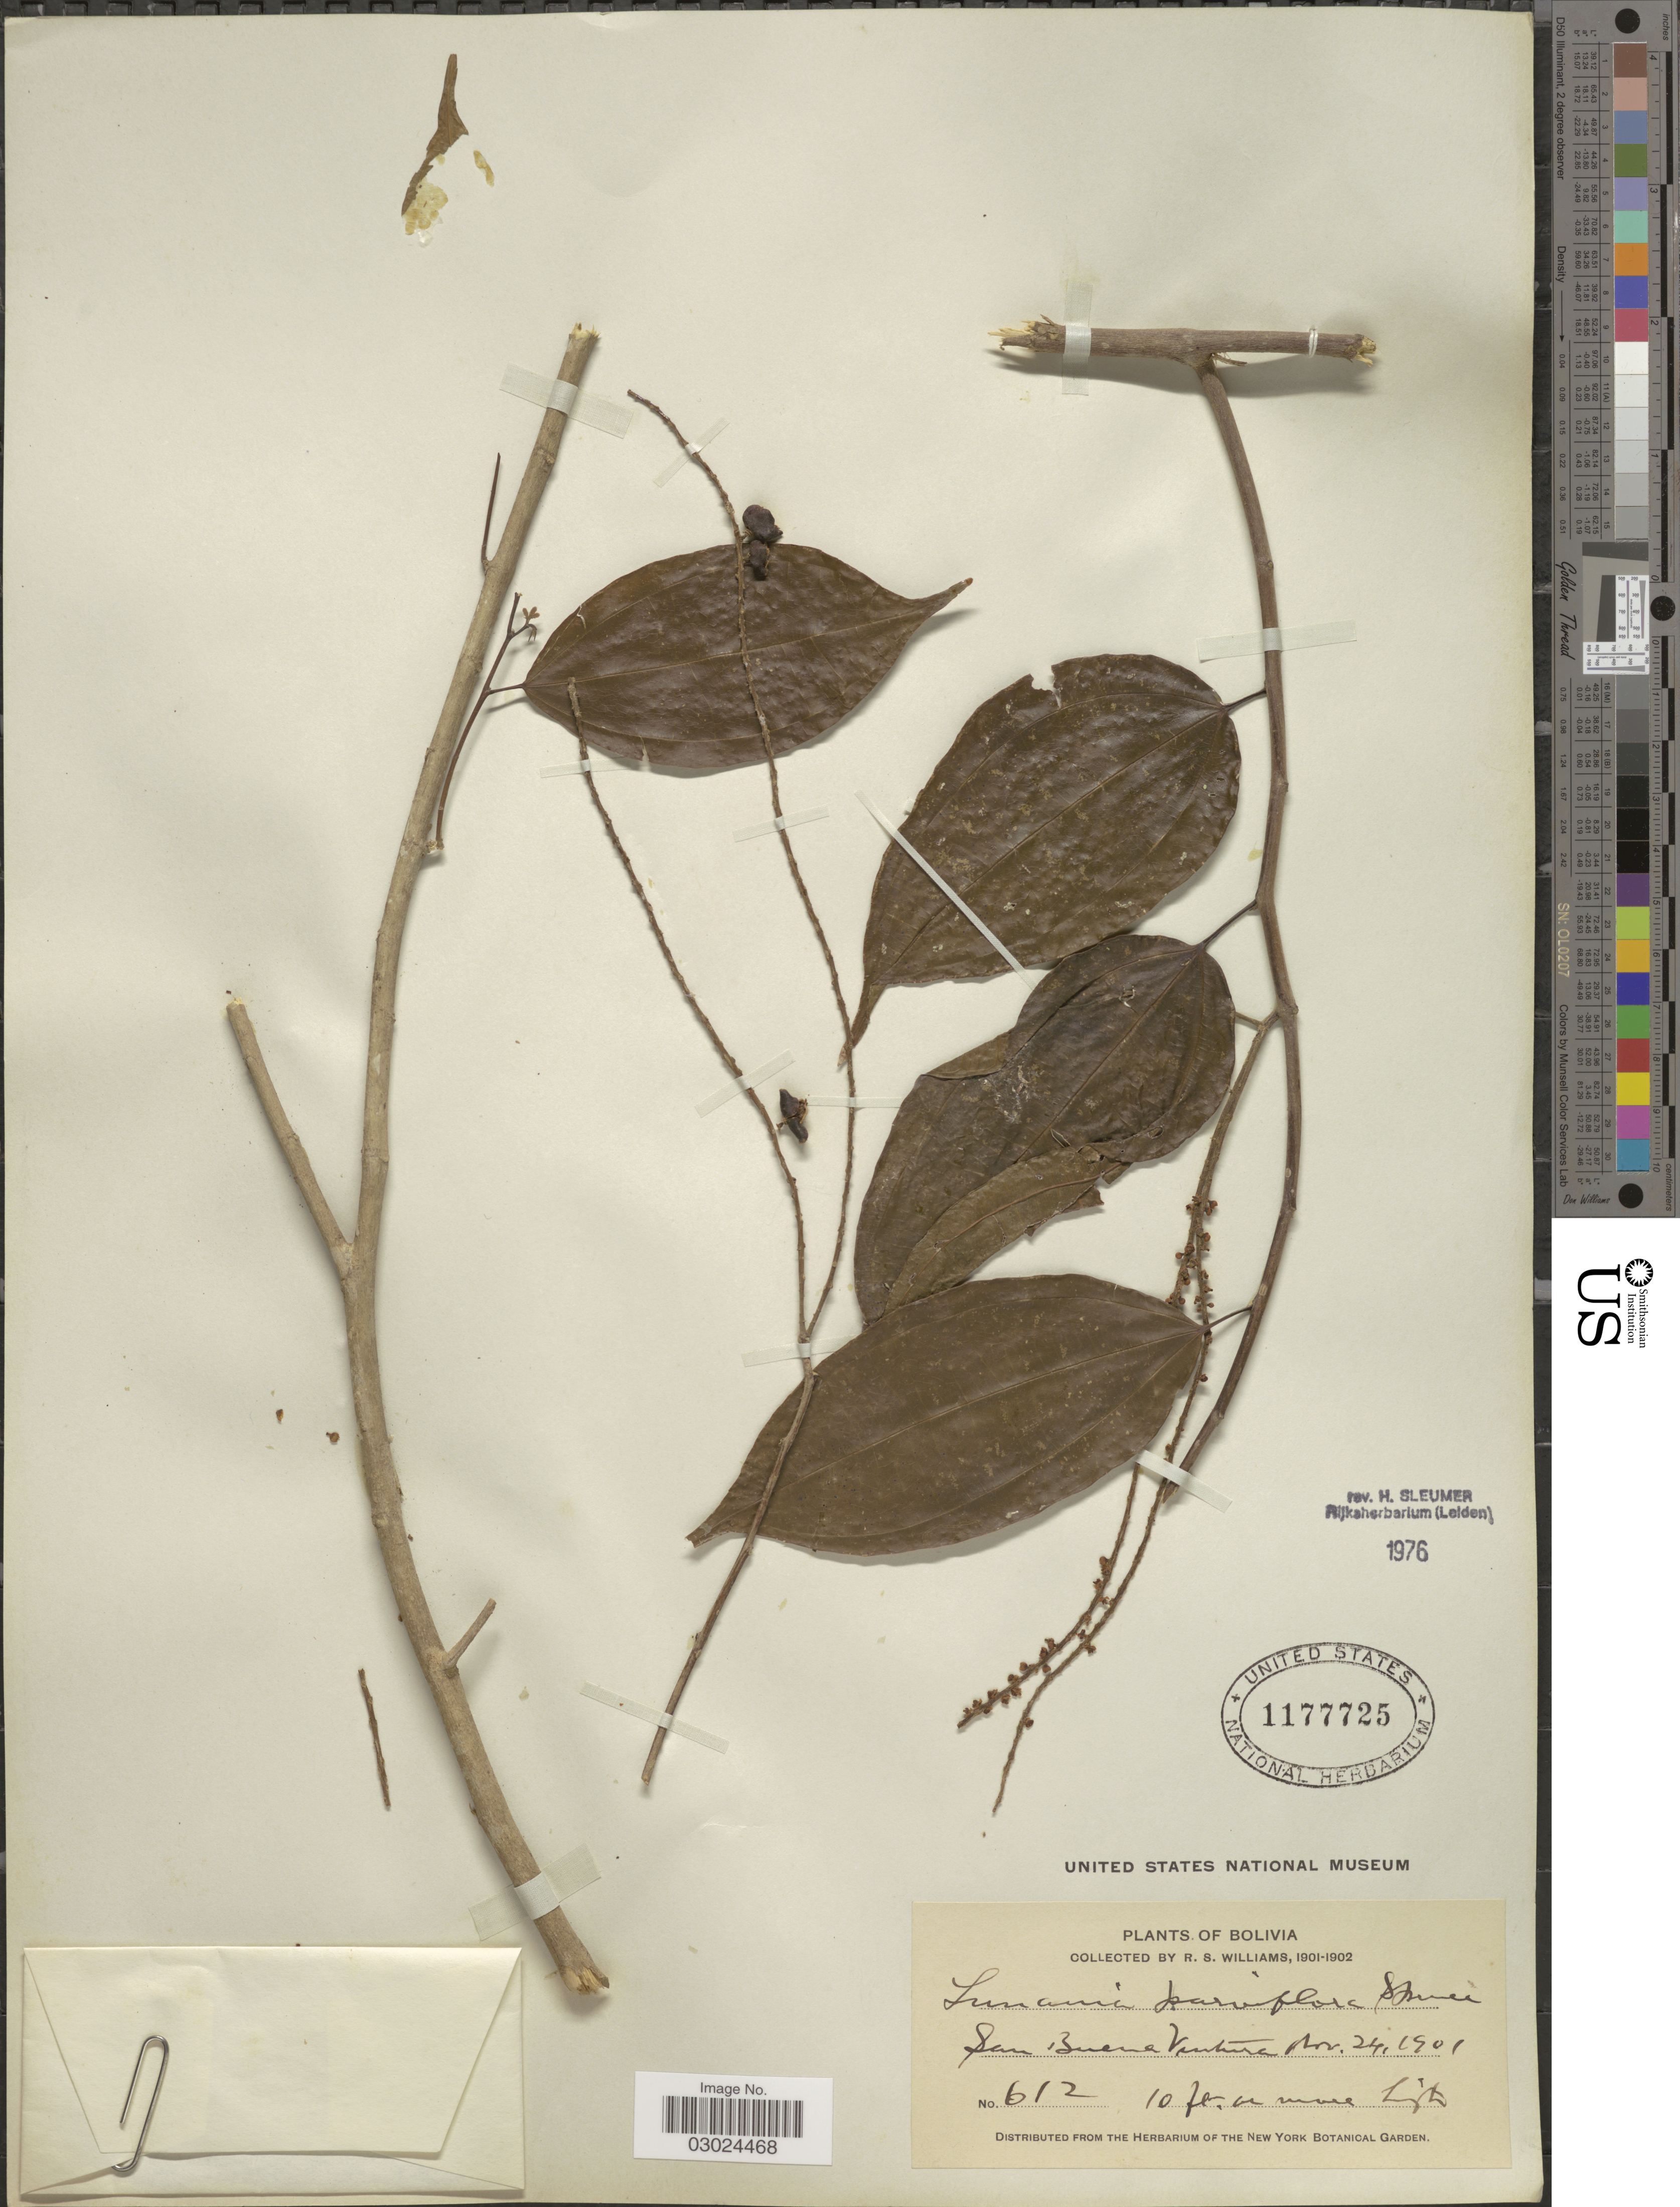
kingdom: Plantae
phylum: Tracheophyta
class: Magnoliopsida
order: Malpighiales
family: Salicaceae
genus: Lunania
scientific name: Lunania parviflora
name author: Spruce ex Benth.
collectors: R. S. Williams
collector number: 612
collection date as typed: Nov. 24, 1901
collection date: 1901-11-24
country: Bolivia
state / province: La Paz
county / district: Iturralde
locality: San Buena Ventura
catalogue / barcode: US 1177725